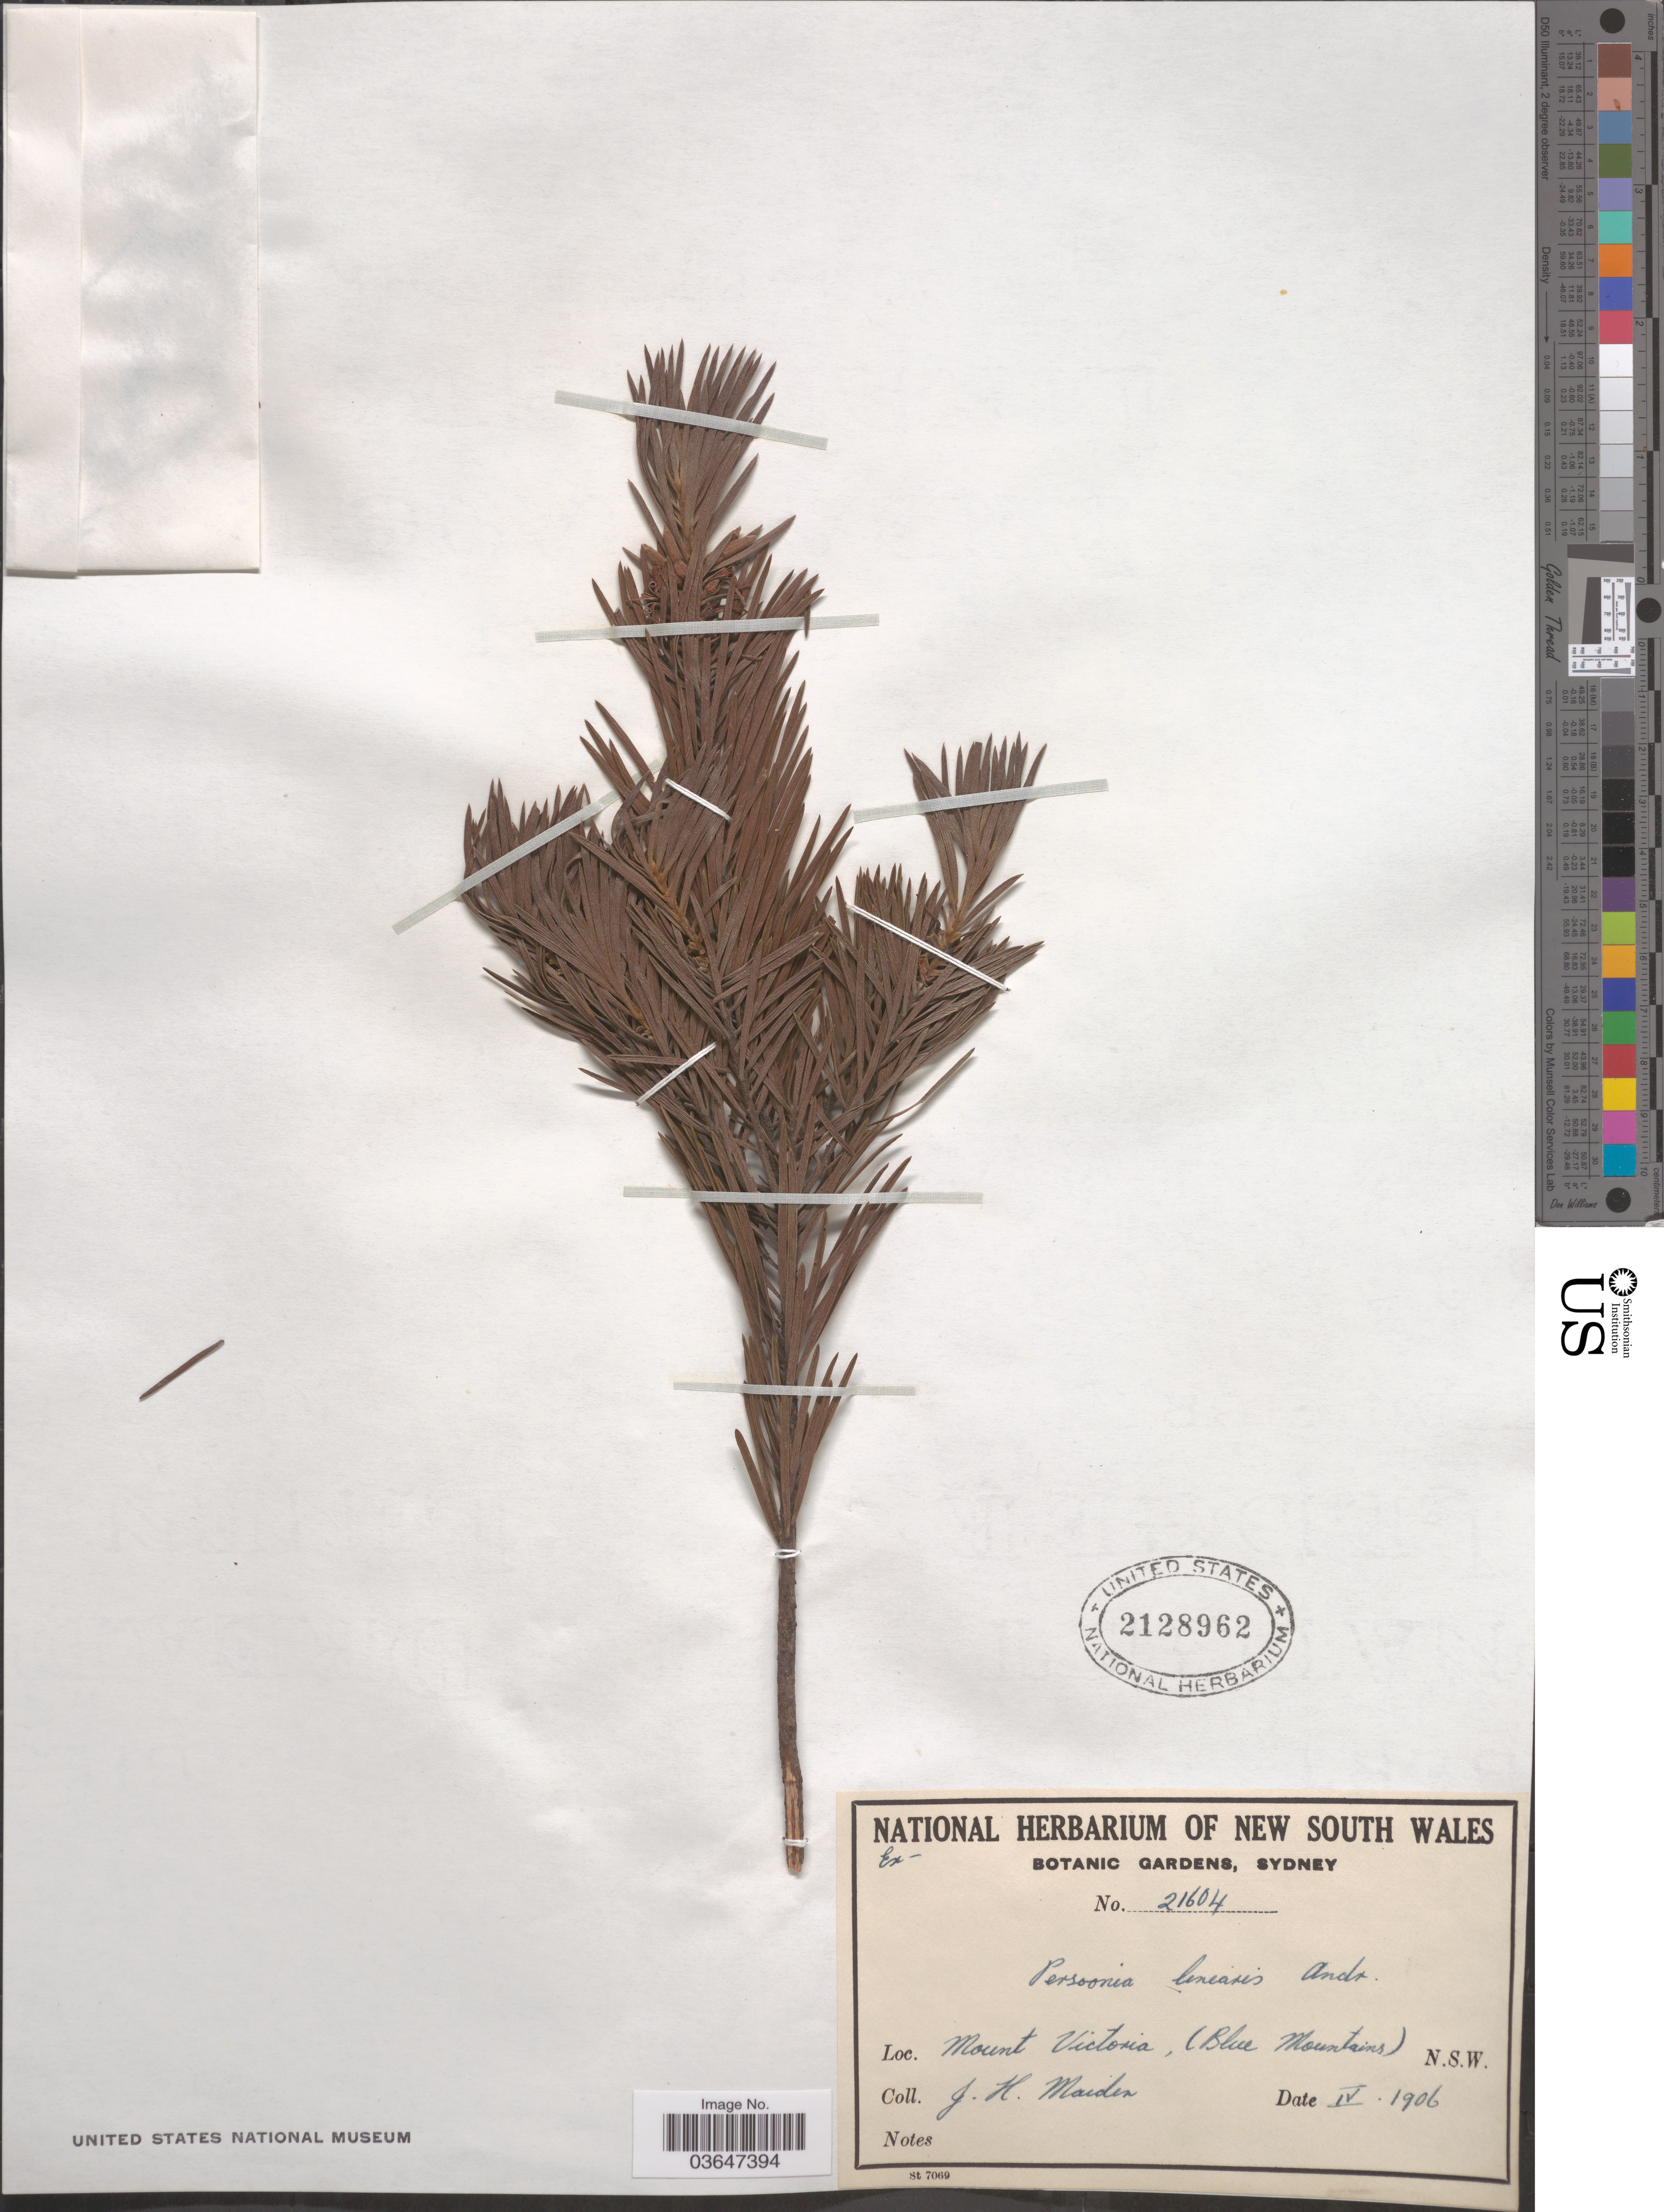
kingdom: Plantae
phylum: Tracheophyta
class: Magnoliopsida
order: Proteales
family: Proteaceae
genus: Persoonia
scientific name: Persoonia linearis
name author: Andrews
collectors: J. Maiden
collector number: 21604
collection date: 1906-04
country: Australia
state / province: New South Wales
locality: Mount Victoria, (Blue Mountains).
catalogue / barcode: US 2128962